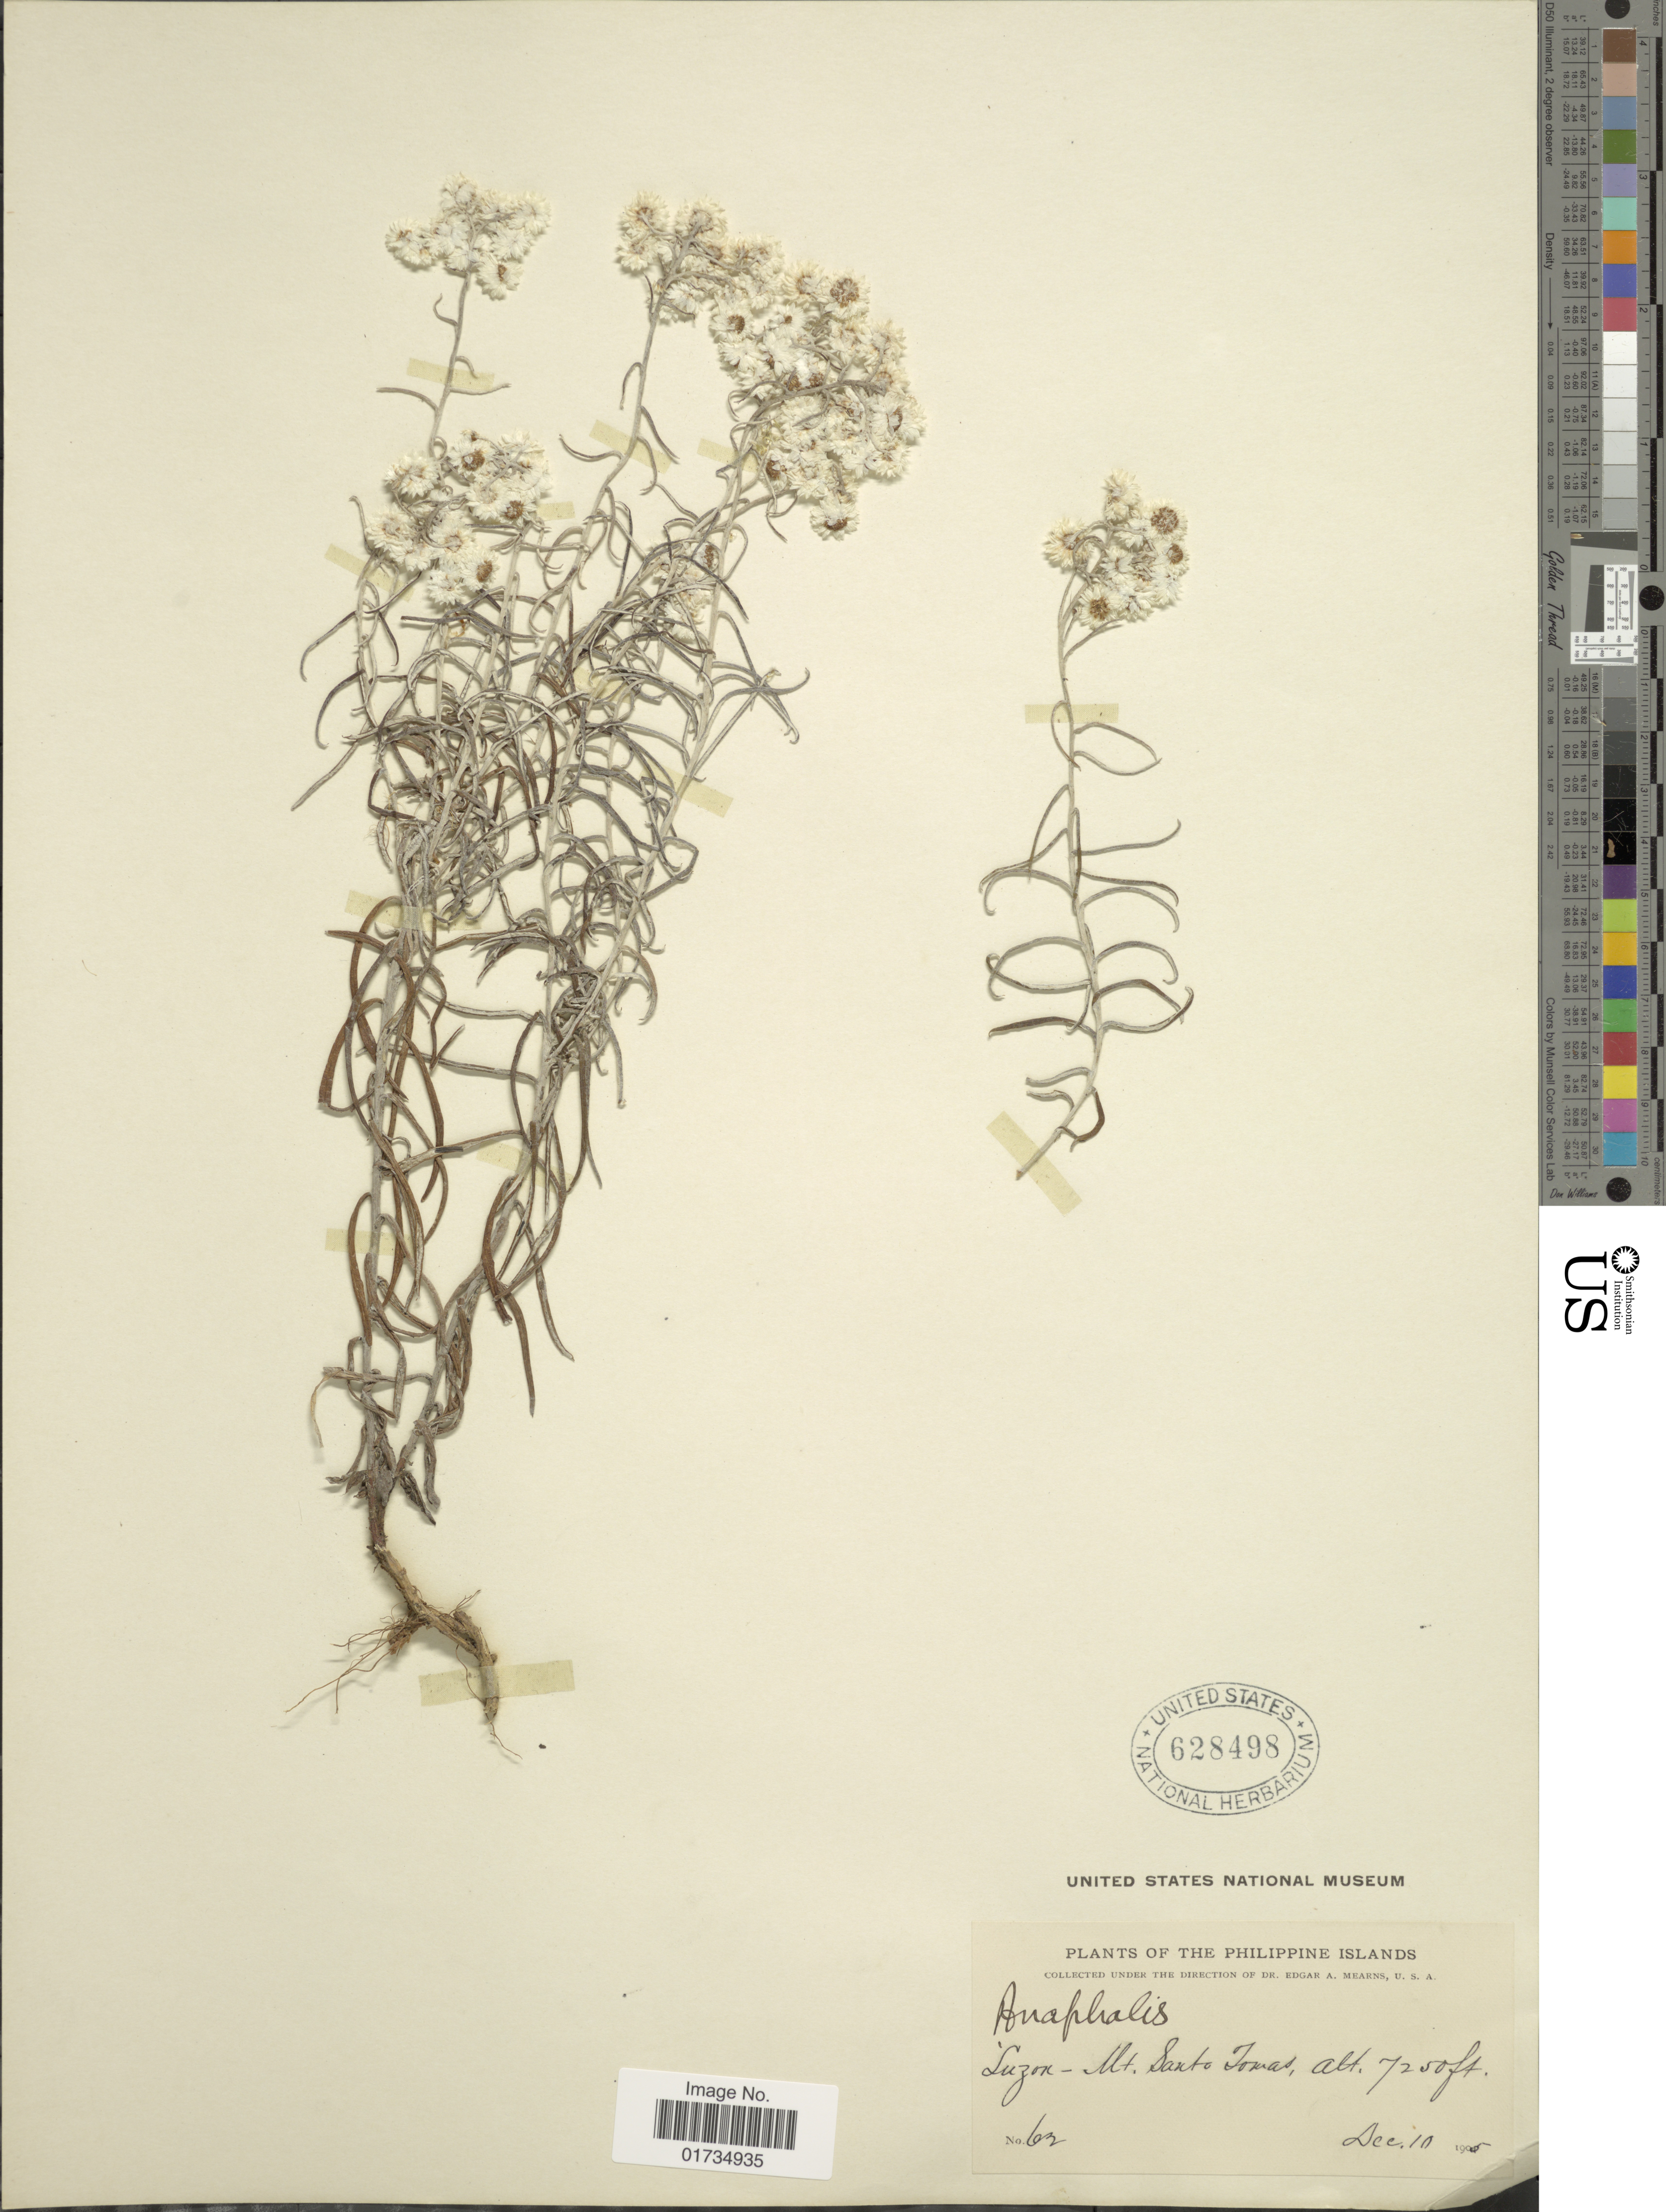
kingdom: Plantae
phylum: Tracheophyta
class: Magnoliopsida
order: Asterales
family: Asteraceae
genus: Anaphalis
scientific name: Anaphalis sp.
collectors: E. A. Mearns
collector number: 62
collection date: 1905-12-10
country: Philippines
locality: Luzon - Mt. Santo Tomas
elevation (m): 2210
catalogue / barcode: US 628498